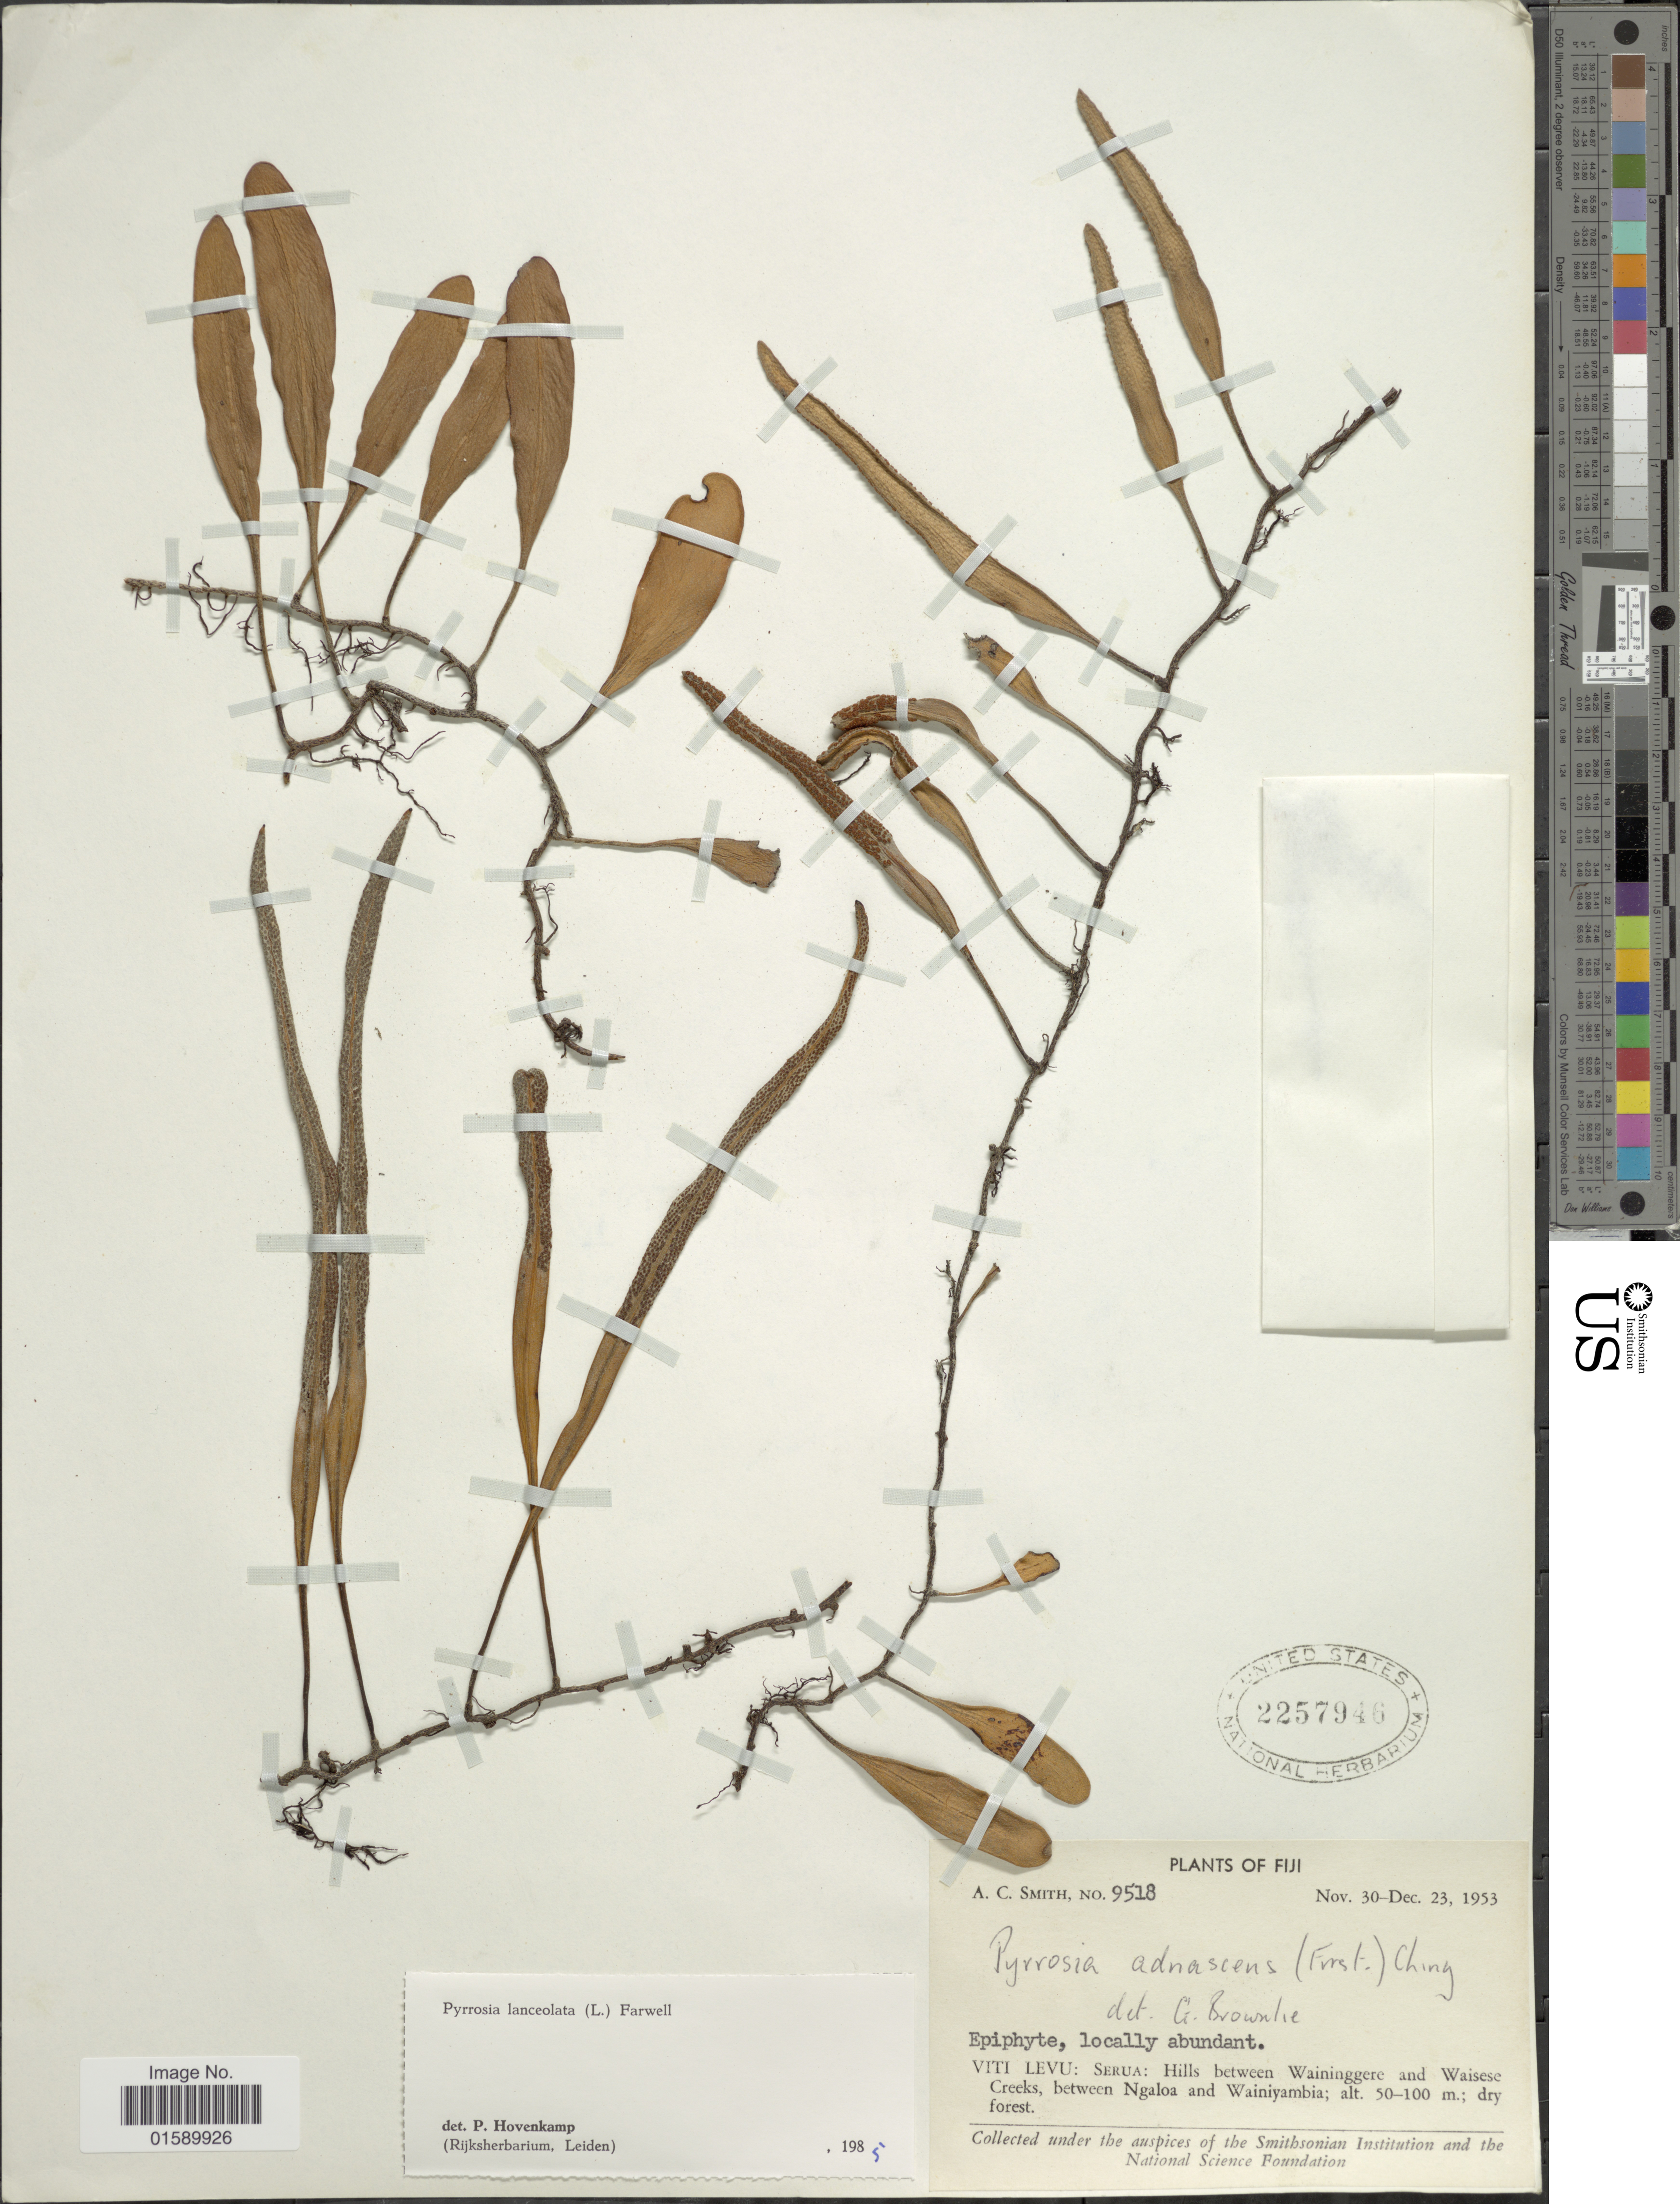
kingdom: Plantae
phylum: Tracheophyta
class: Polypodiopsida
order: Polypodiales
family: Polypodiaceae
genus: Pyrrosia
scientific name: Pyrrosia lanceolata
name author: (L.) Farw.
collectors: A. C. Smith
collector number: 9518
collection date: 1953-11-30/1953-12-23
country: Fiji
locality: Viti Levu: Serua: Hills between Waininggere and Waisese Creeks, between Ngaloa and Wainiyambia.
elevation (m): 50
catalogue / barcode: US 2257946